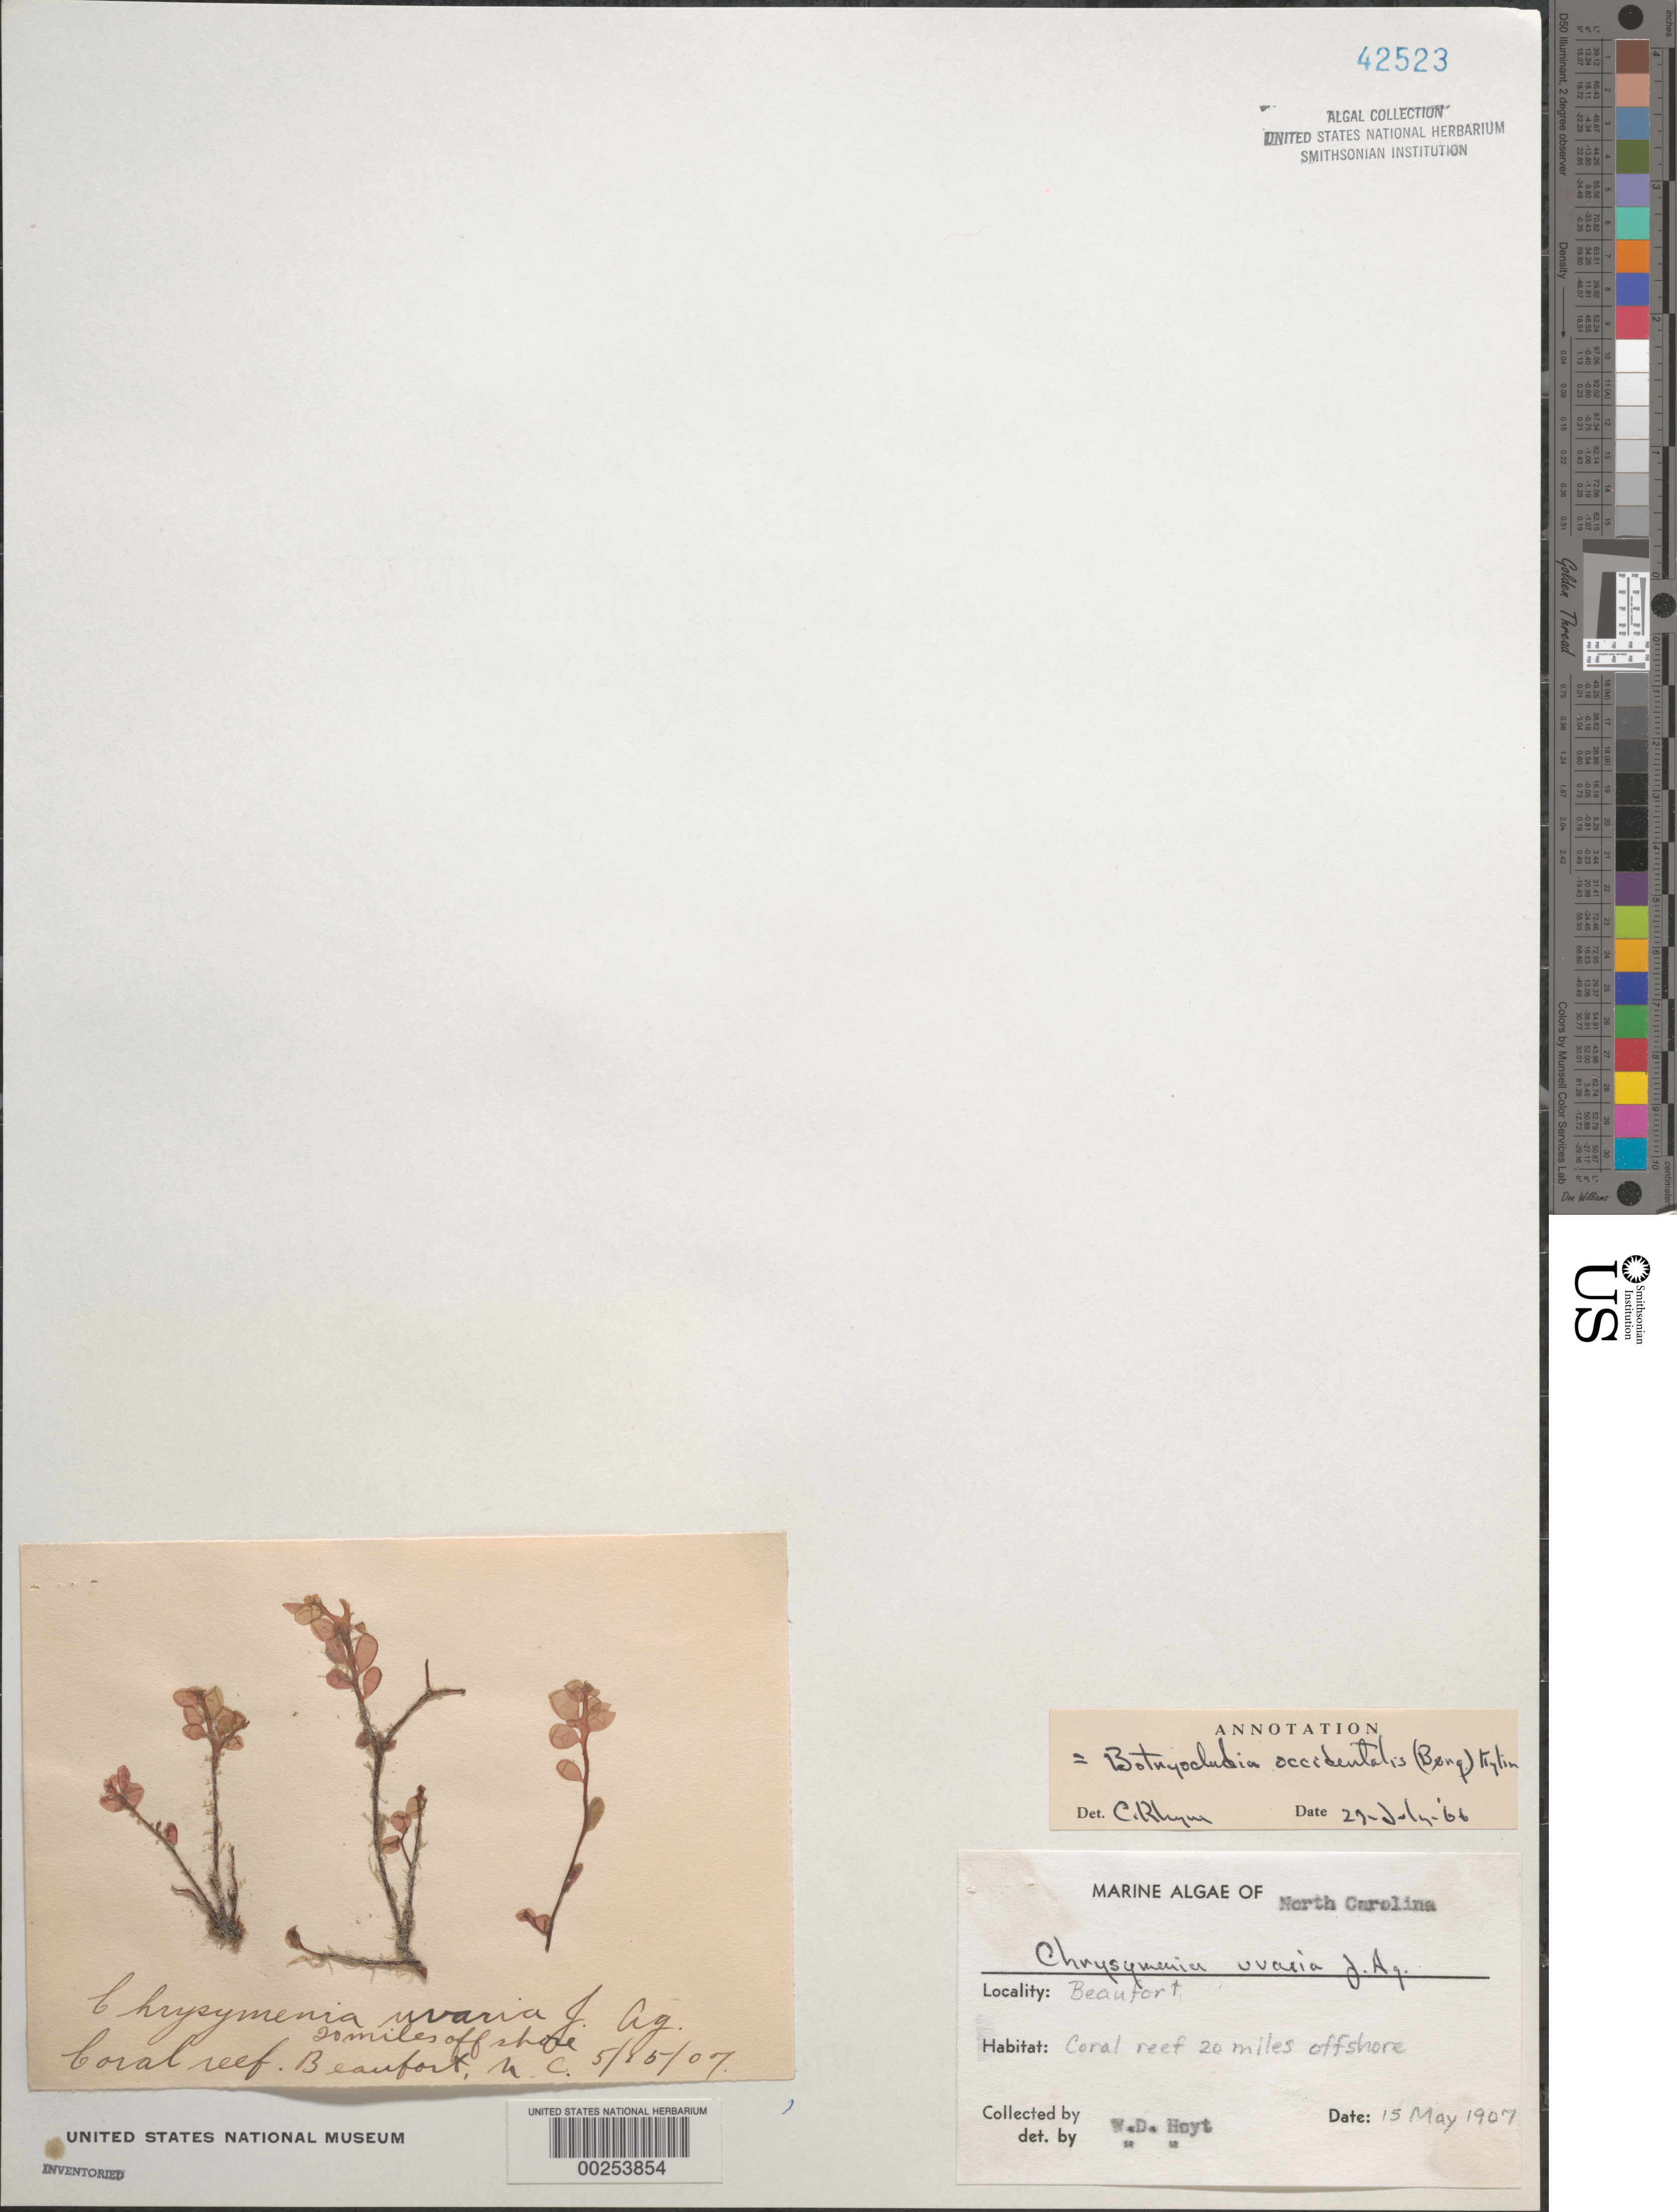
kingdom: Plantae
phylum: Rhodophyta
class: Florideophyceae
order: Rhodymeniales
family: Rhodymeniaceae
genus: Botryocladia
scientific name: Botryocladia occidentalis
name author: (Børgesen) Kylin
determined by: Rhyne, C. F.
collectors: W. D. Hoyt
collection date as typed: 15 May 1907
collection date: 1907-05-15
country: United States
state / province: North Carolina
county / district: Carteret County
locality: Coral reef 20 miles off Beaufort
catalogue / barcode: US 42523